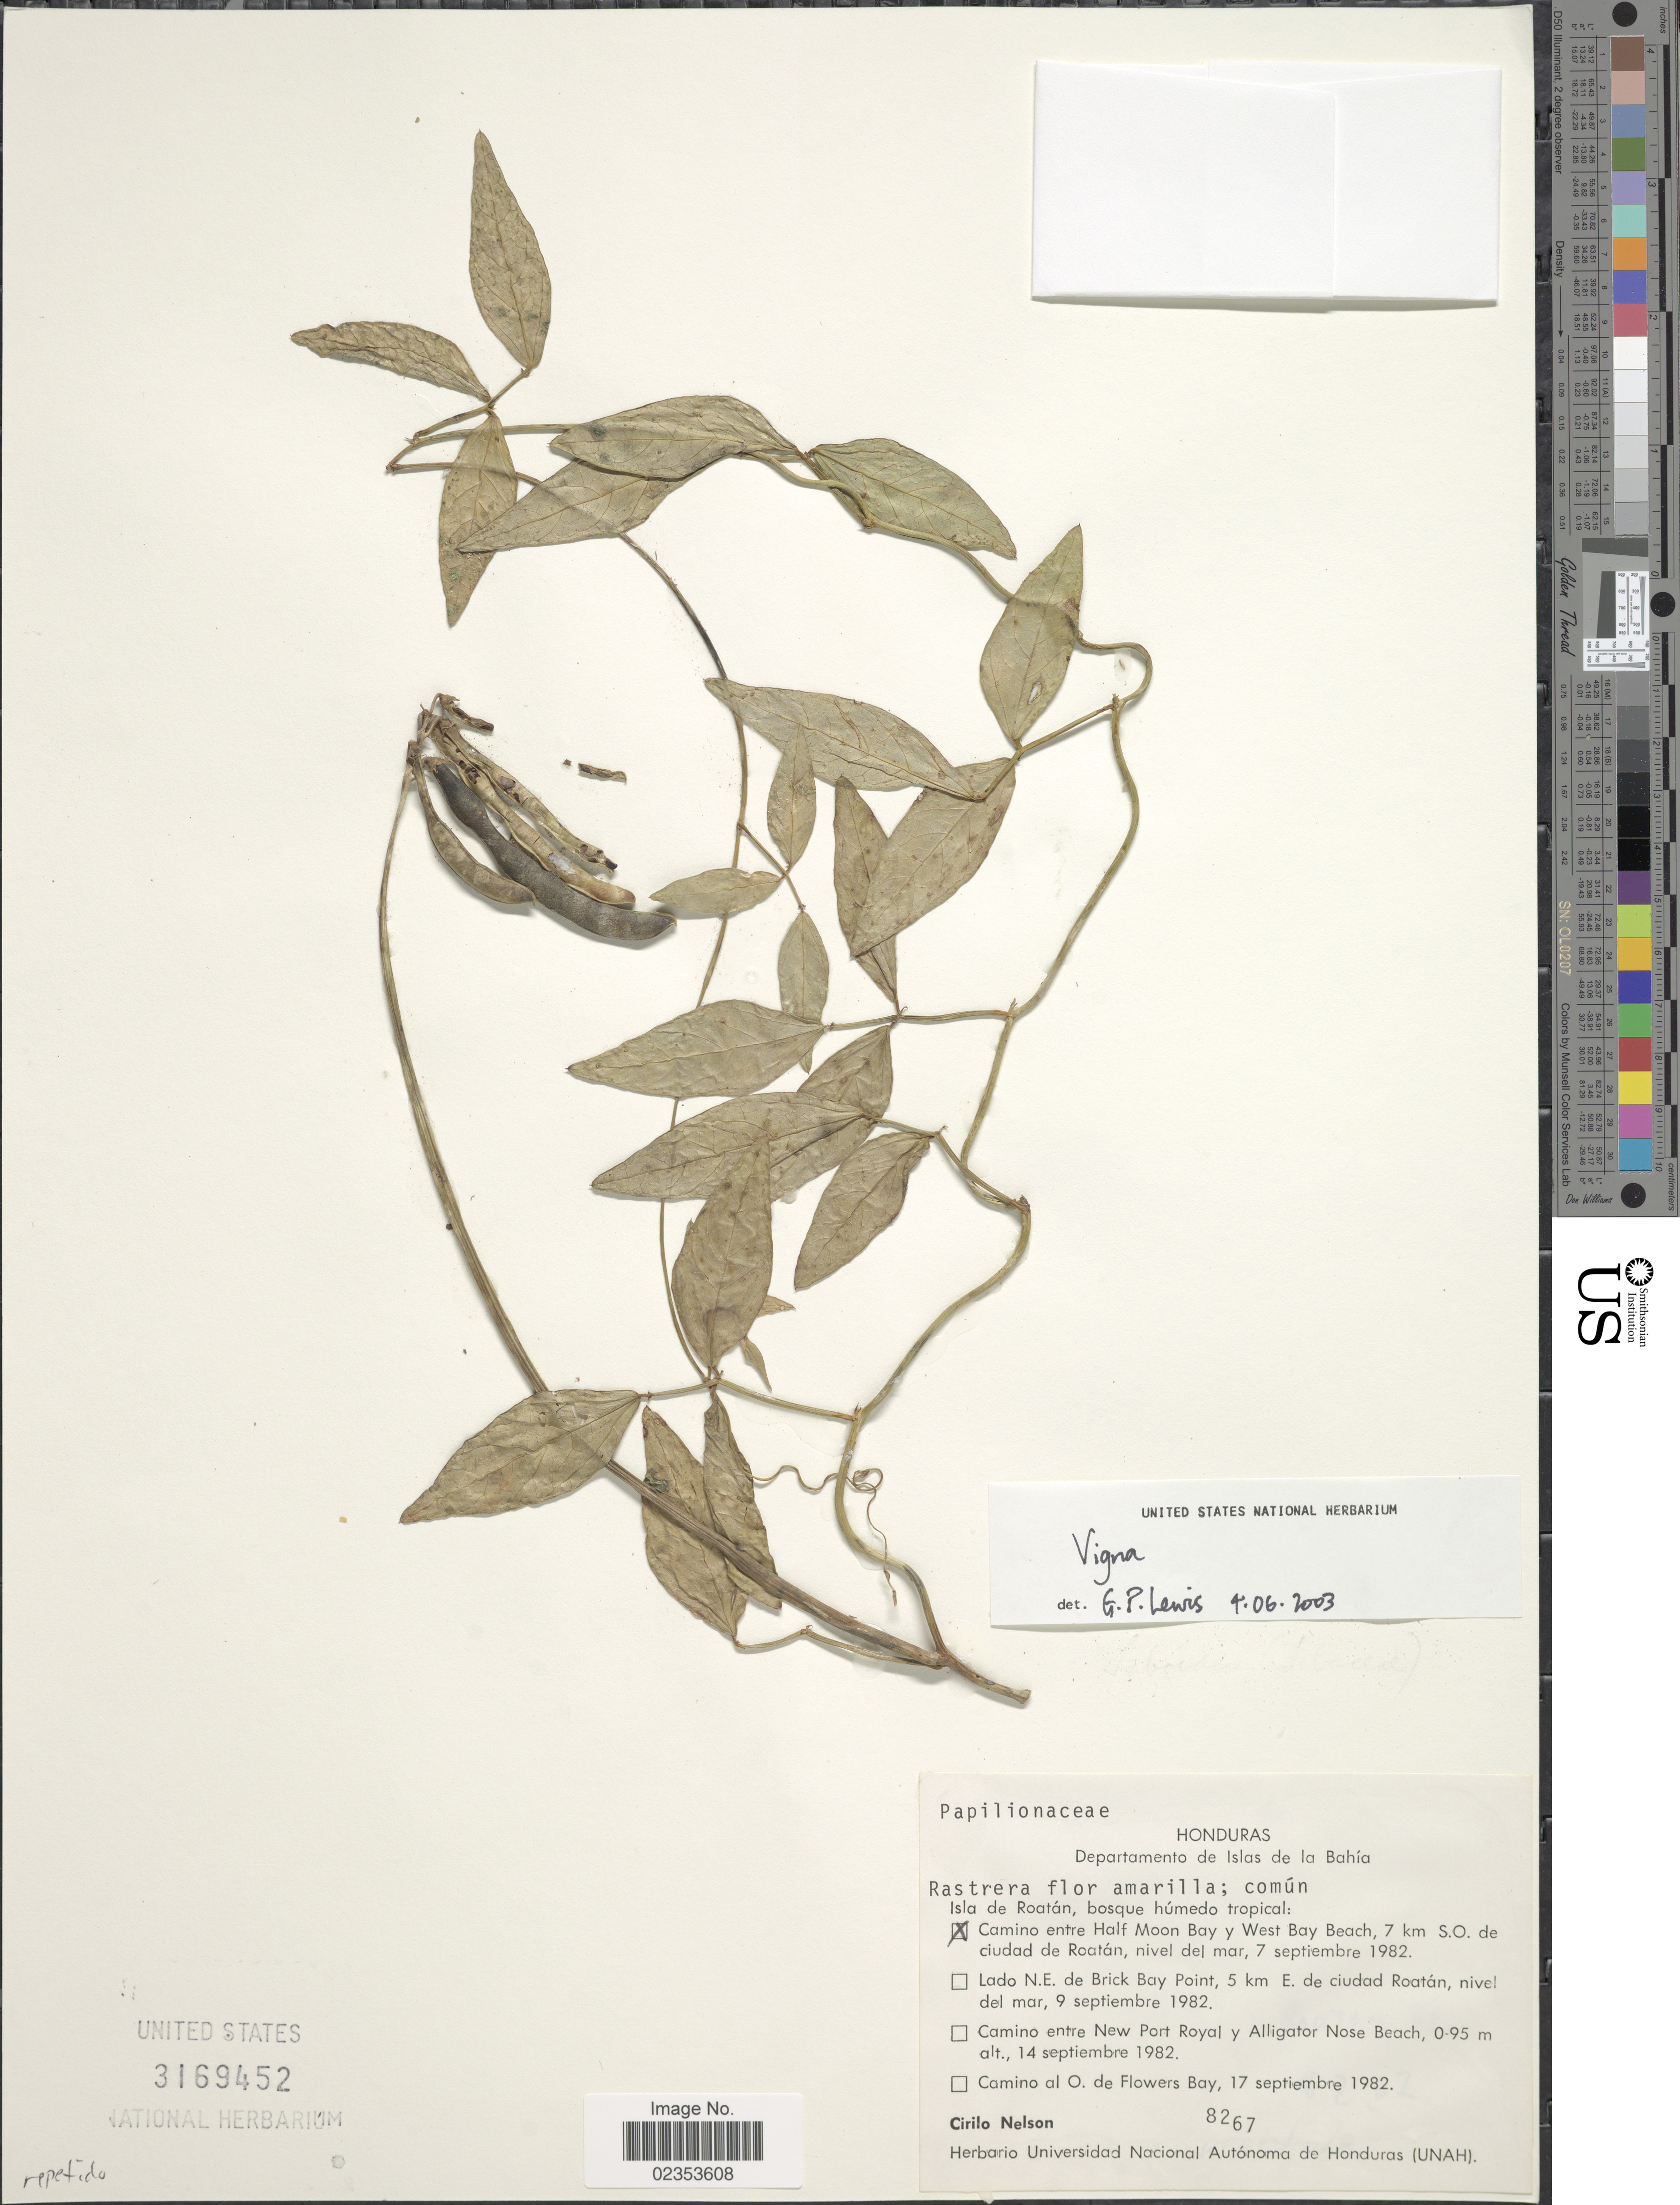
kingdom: Plantae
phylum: Tracheophyta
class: Magnoliopsida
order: Fabales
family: Fabaceae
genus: Vigna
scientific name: Vigna sp.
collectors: C. Nelson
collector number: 8867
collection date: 1982-09-07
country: Honduras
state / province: Islas de la Bahía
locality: Departamento de Islas de la Bahia. Camino entre Half Moon Bay y West Bay Beach, 7 km S.O. de cuidad de Roatan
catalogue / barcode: US 3169452